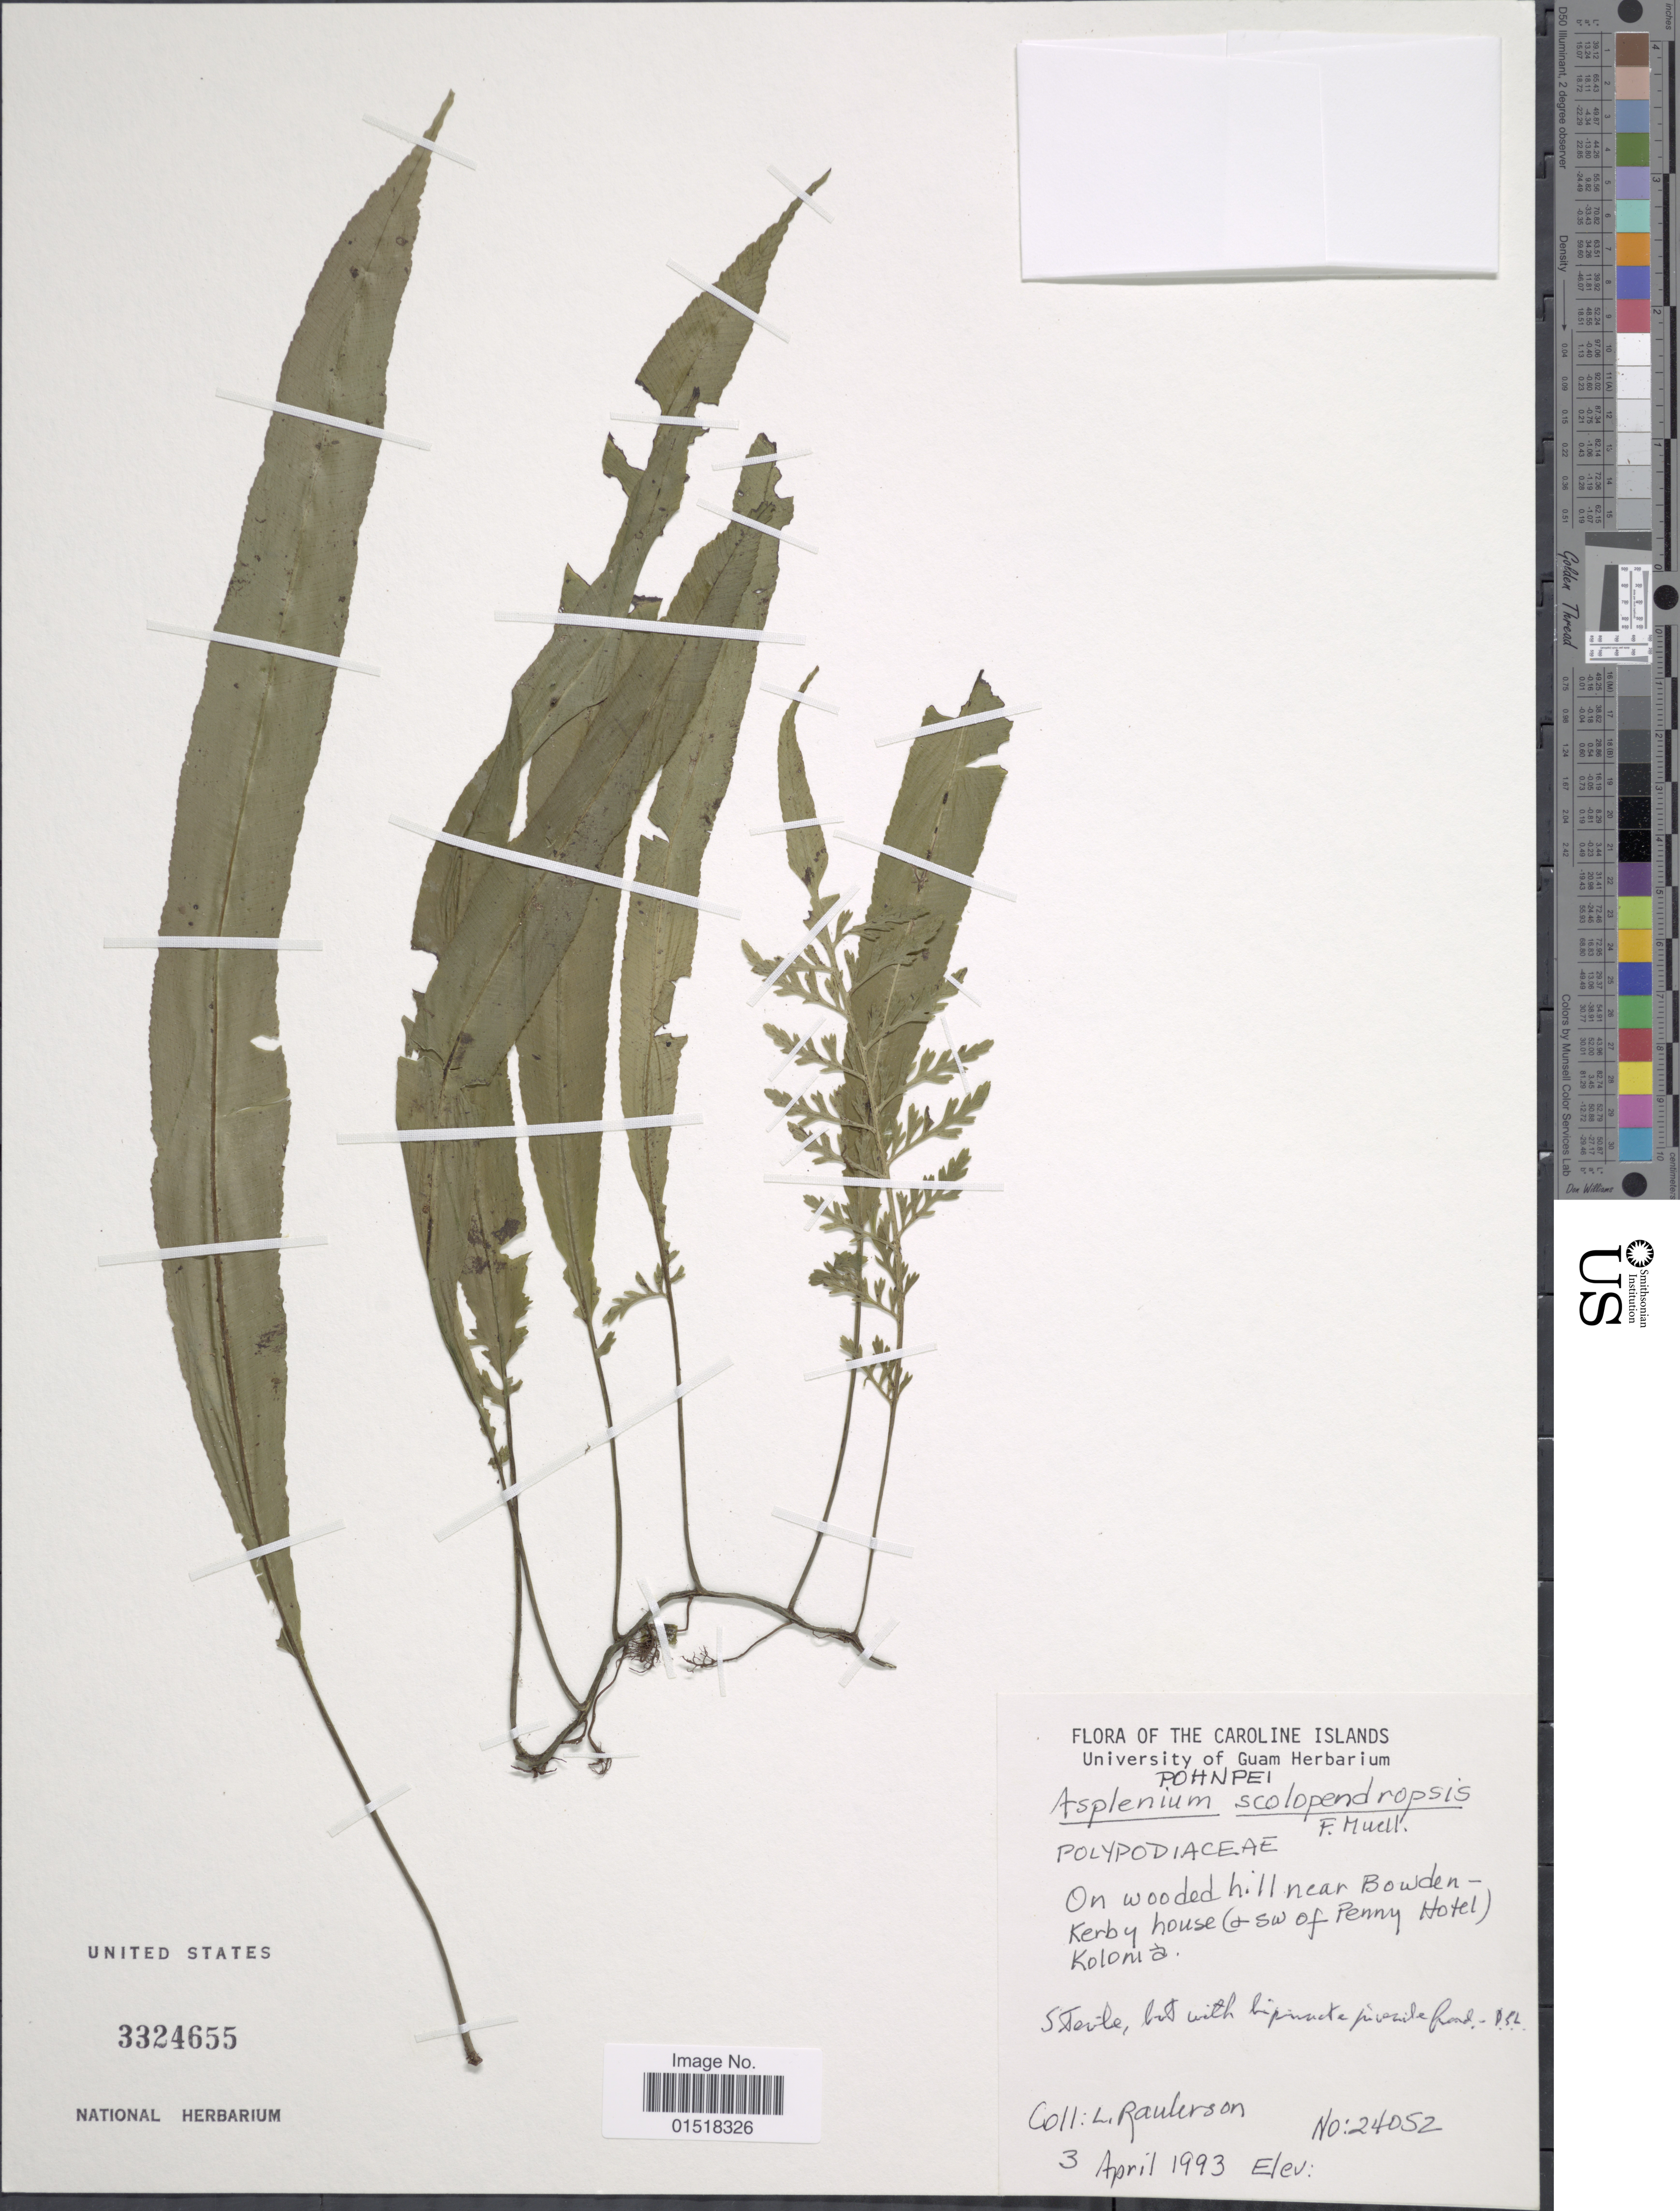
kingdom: Plantae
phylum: Tracheophyta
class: Polypodiopsida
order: Polypodiales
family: Aspleniaceae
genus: Asplenium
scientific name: Asplenium scolopendropsis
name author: F. Muell.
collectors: L. Raulerson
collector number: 24052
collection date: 1993-04-03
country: Micronesia, Federated States of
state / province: Pohnpei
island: Pohnpei [Ponape]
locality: Caroline Islands. Pohnpei. On wooded hill near Bowden-Kerby house (& SW of Penny Hotel) Kolonia.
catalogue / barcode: US 3324655